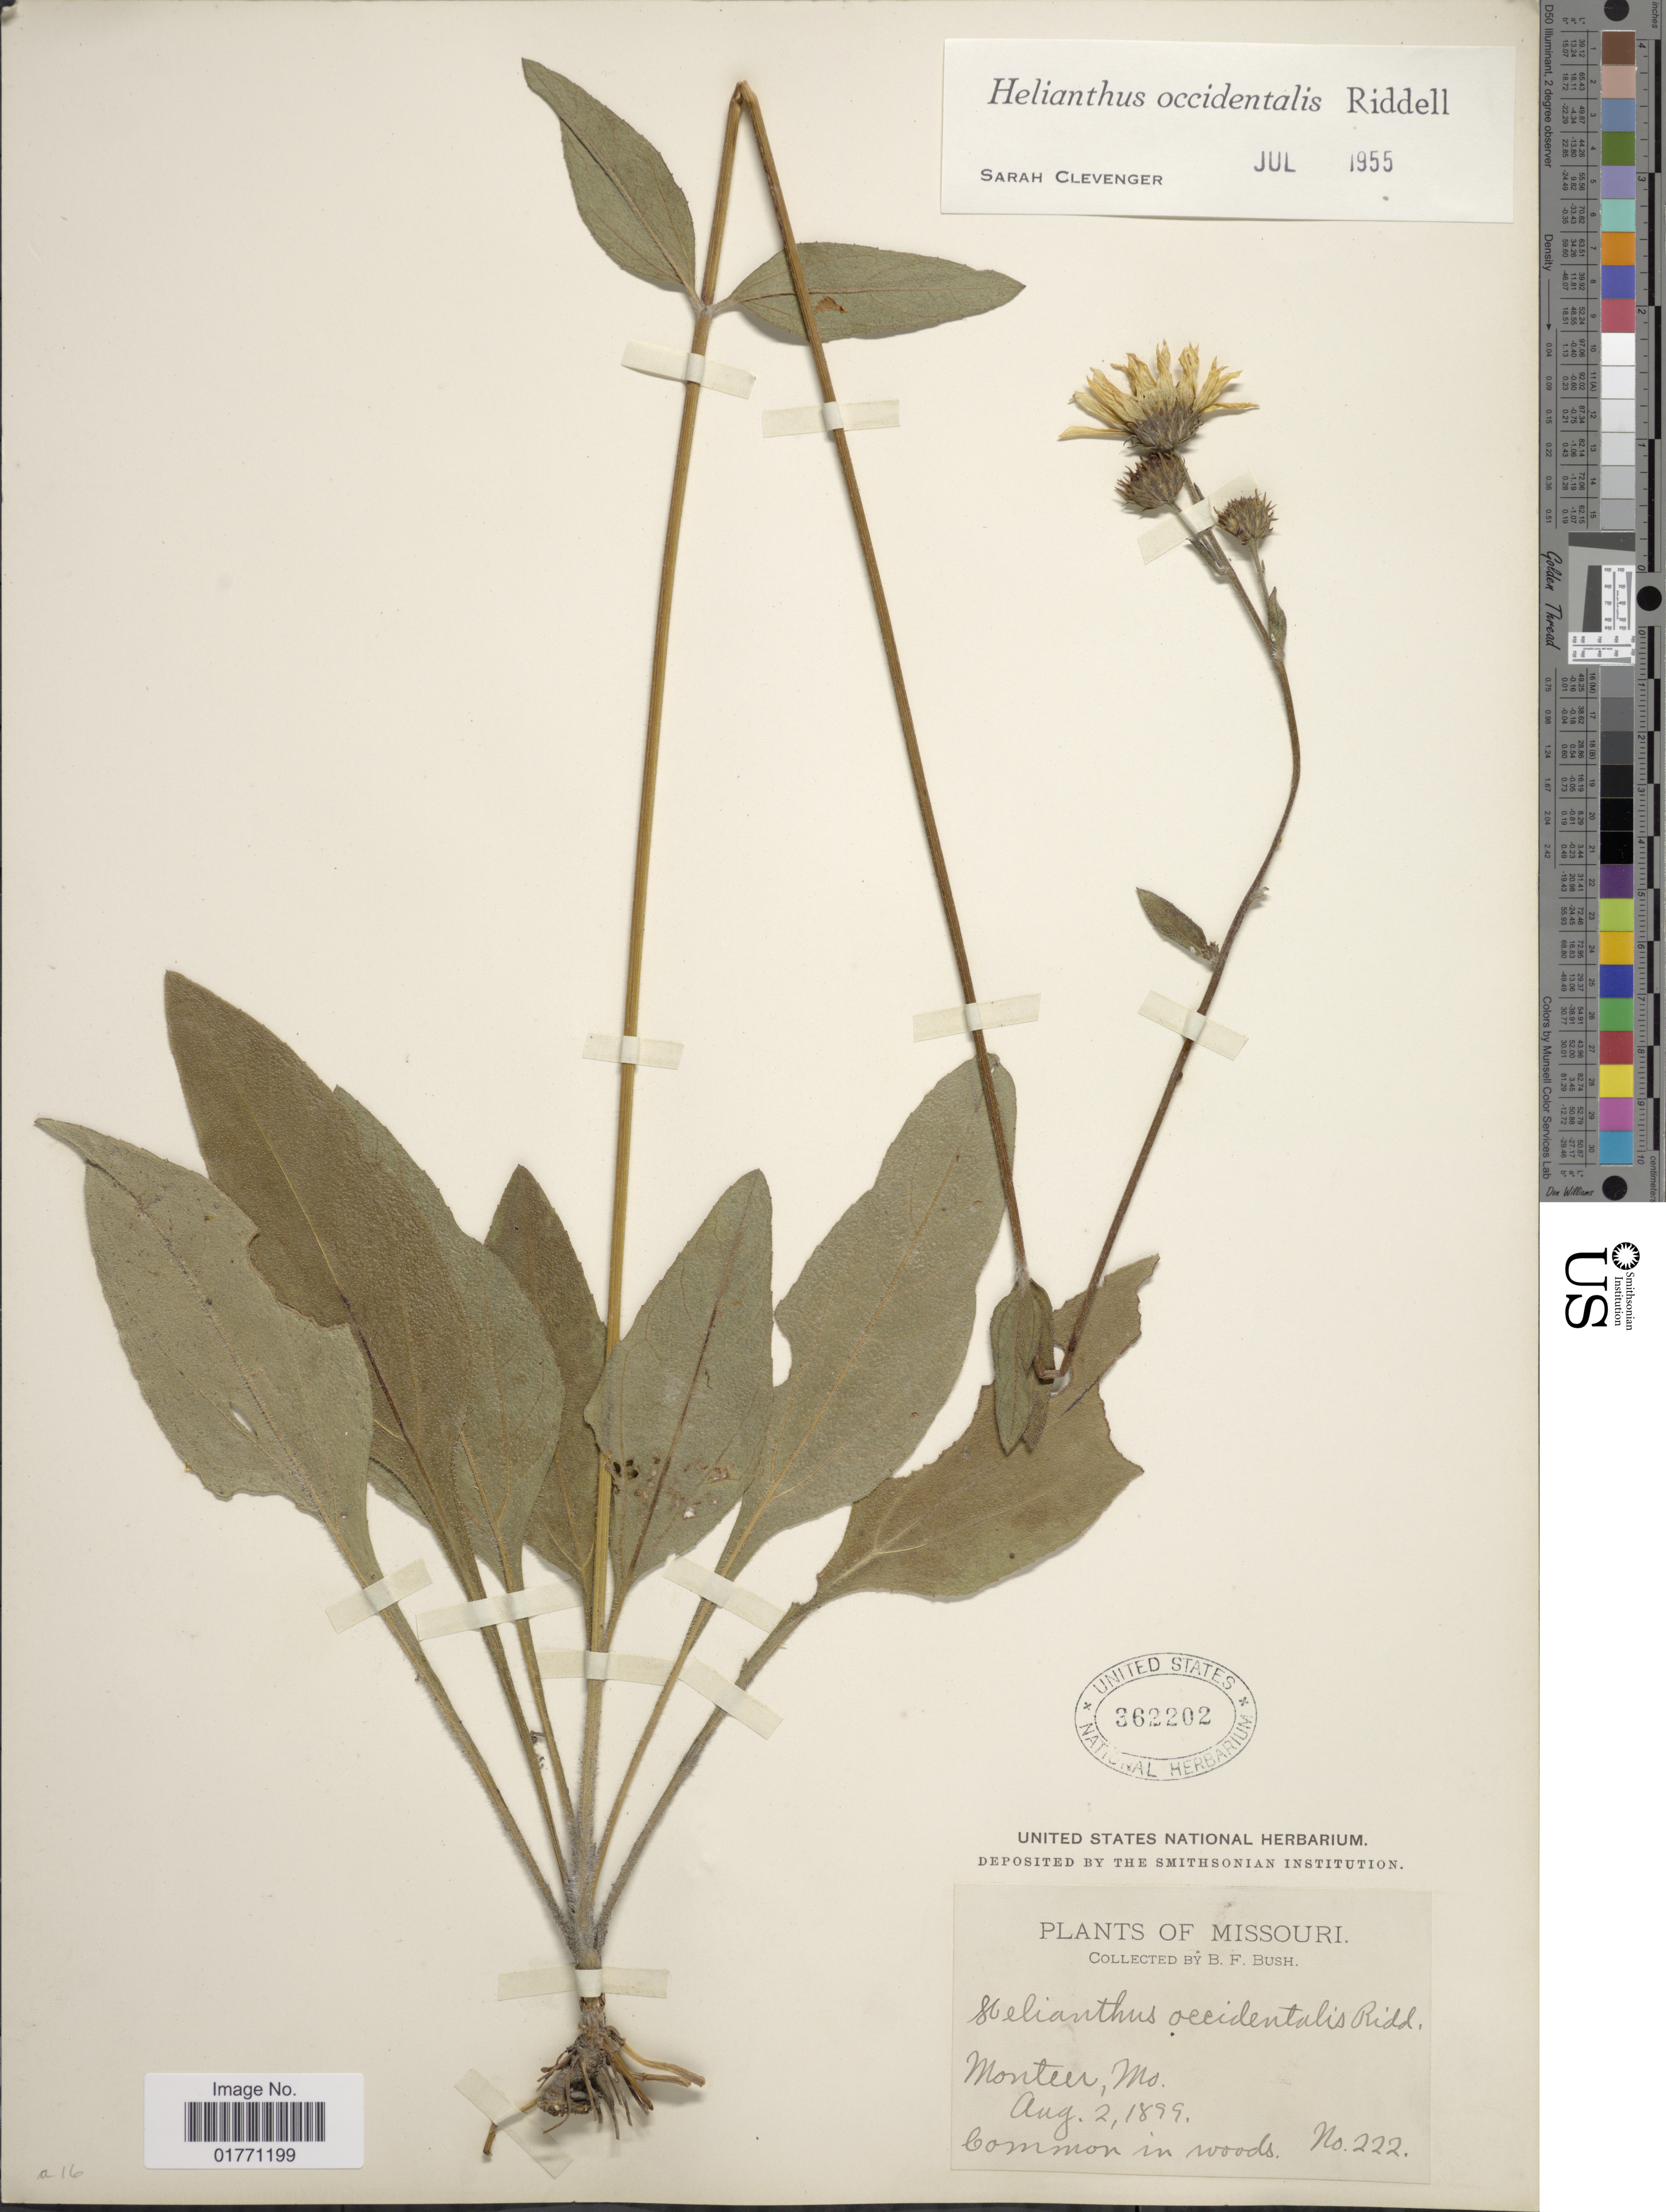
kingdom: Plantae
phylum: Tracheophyta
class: Magnoliopsida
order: Asterales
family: Asteraceae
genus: Helianthus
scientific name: Helianthus occidentalis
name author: Riddell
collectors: B. F. Bush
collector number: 222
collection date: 1899-08-02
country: United States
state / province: Missouri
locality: Montier, common in woods.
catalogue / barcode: US 362202